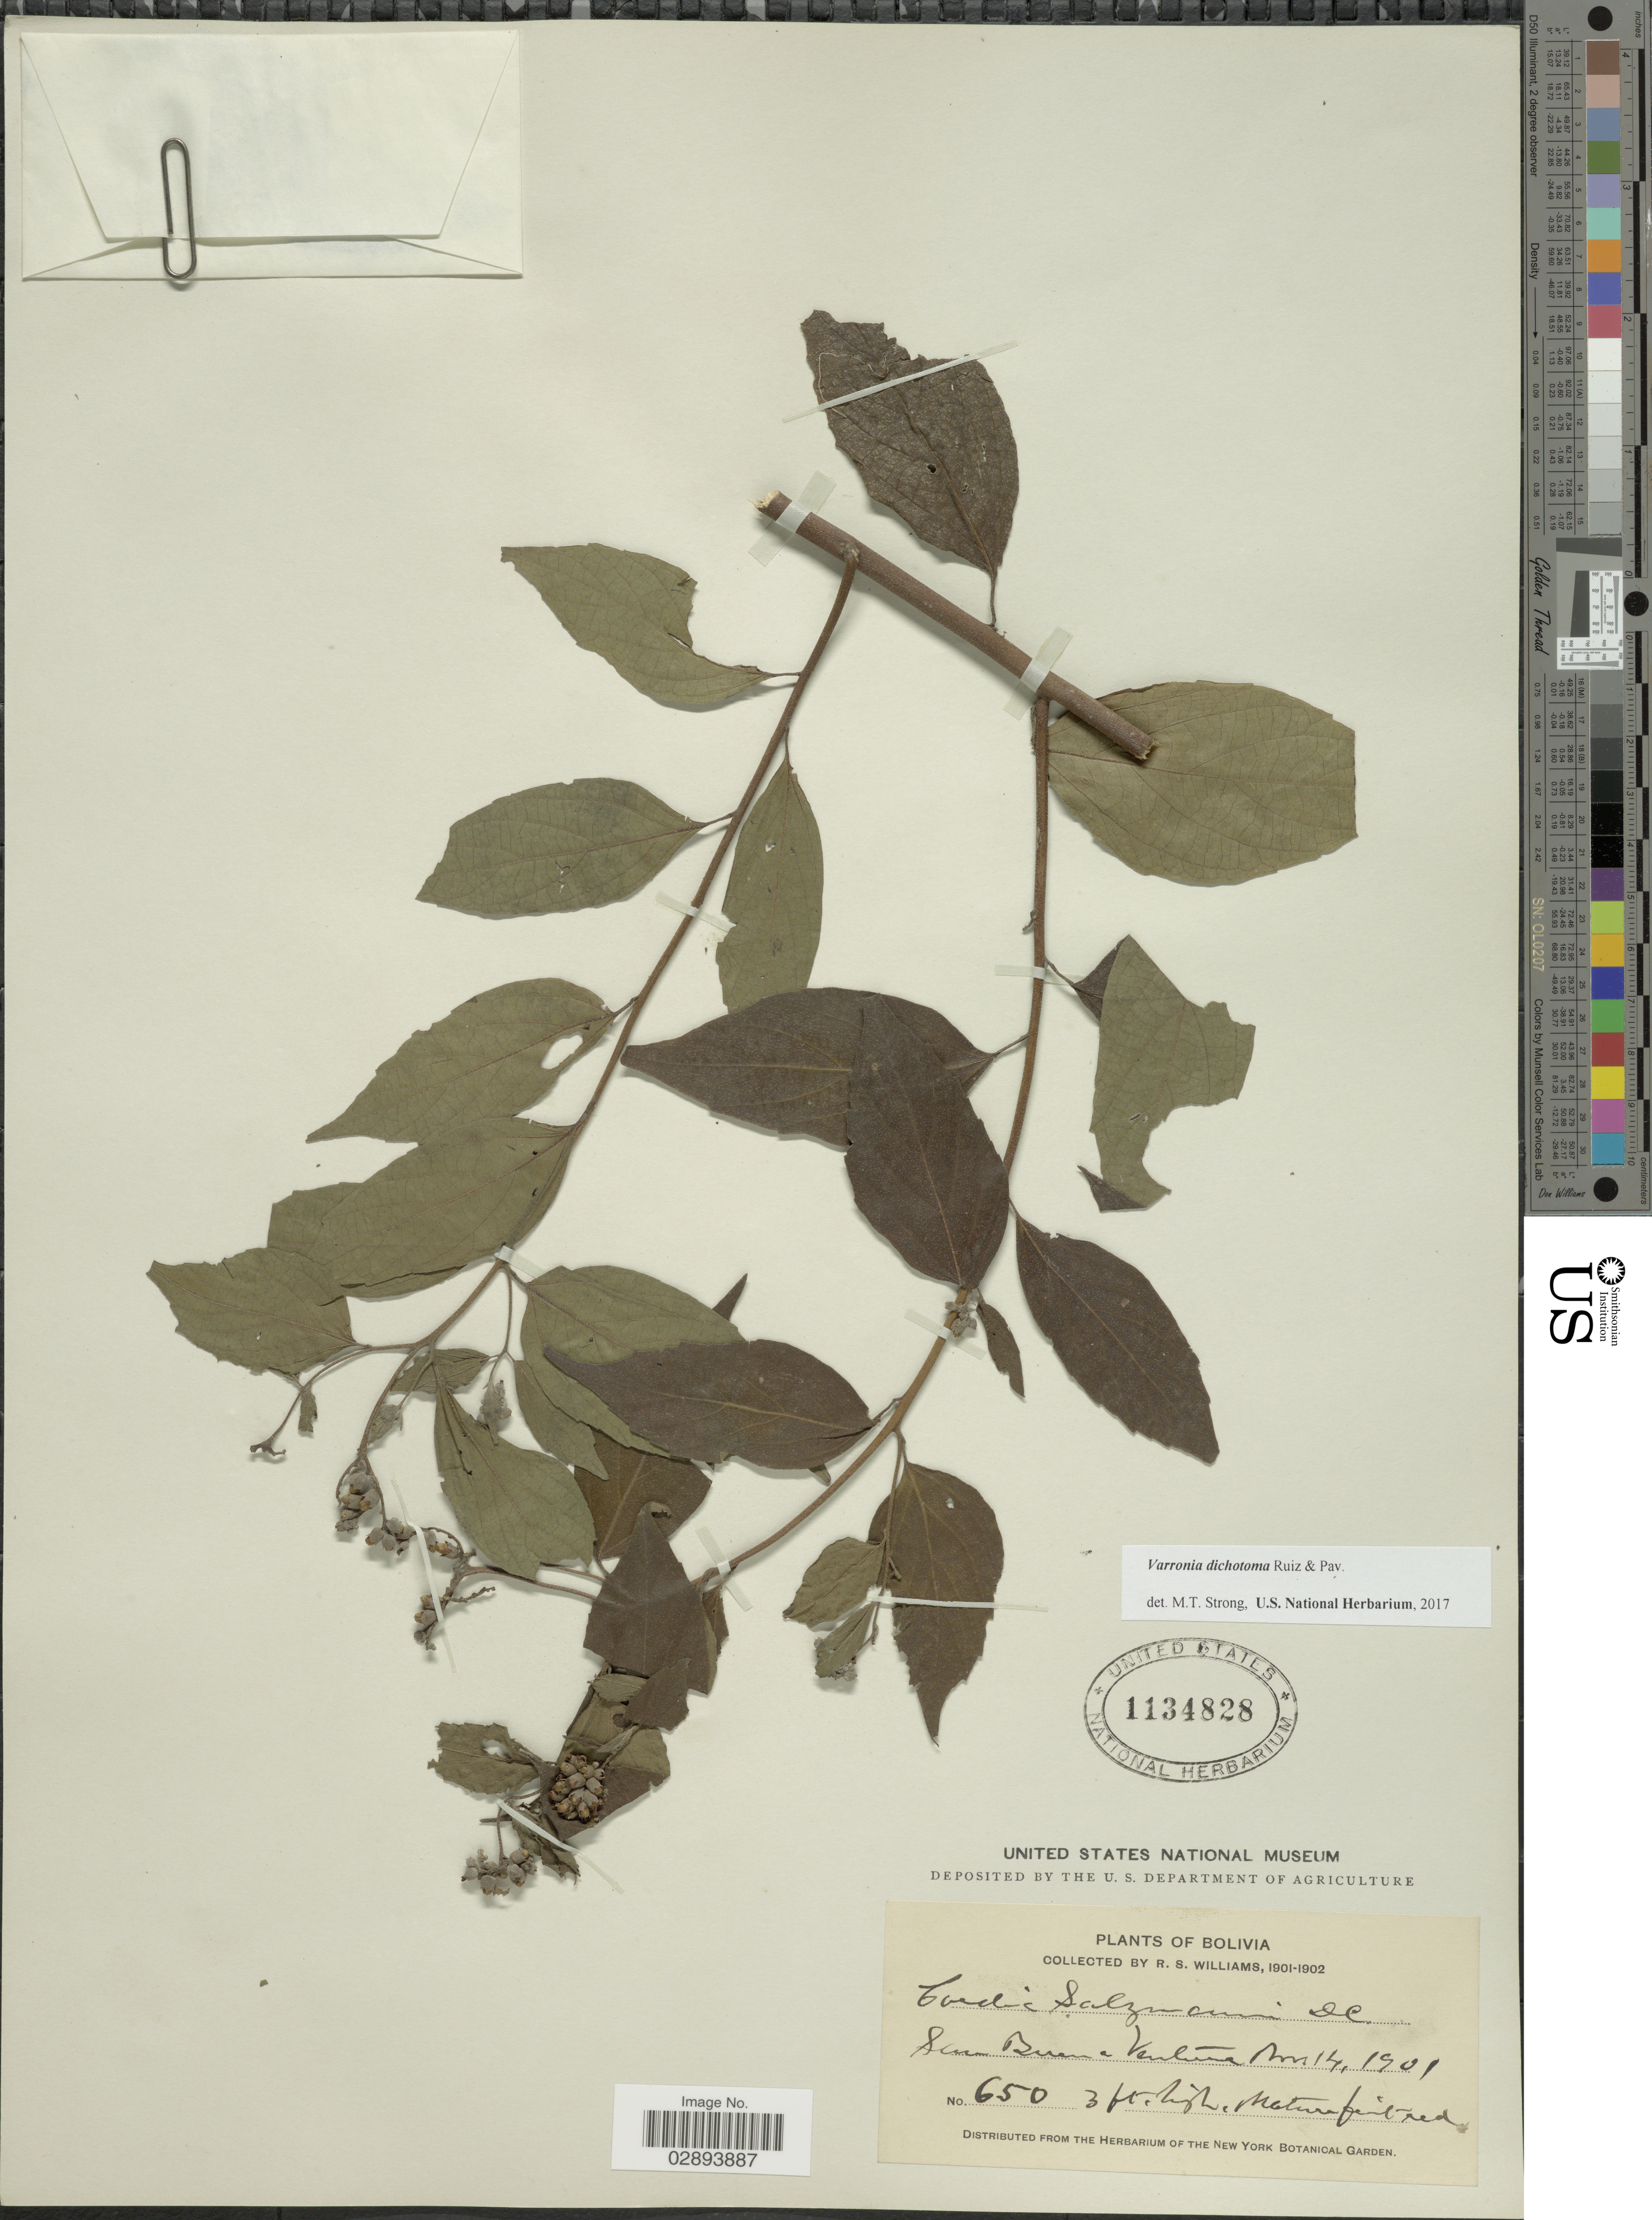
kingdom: Plantae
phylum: Tracheophyta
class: Magnoliopsida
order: Boraginales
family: Cordiaceae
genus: Varronia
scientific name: Varronia dichotoma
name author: Ruiz & Pav.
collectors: R. S. Williams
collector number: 650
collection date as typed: Nov. 14, 1901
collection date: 1901-11-14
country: Bolivia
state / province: La Paz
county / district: Iturralde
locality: San Buena Ventura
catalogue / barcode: US 1134828